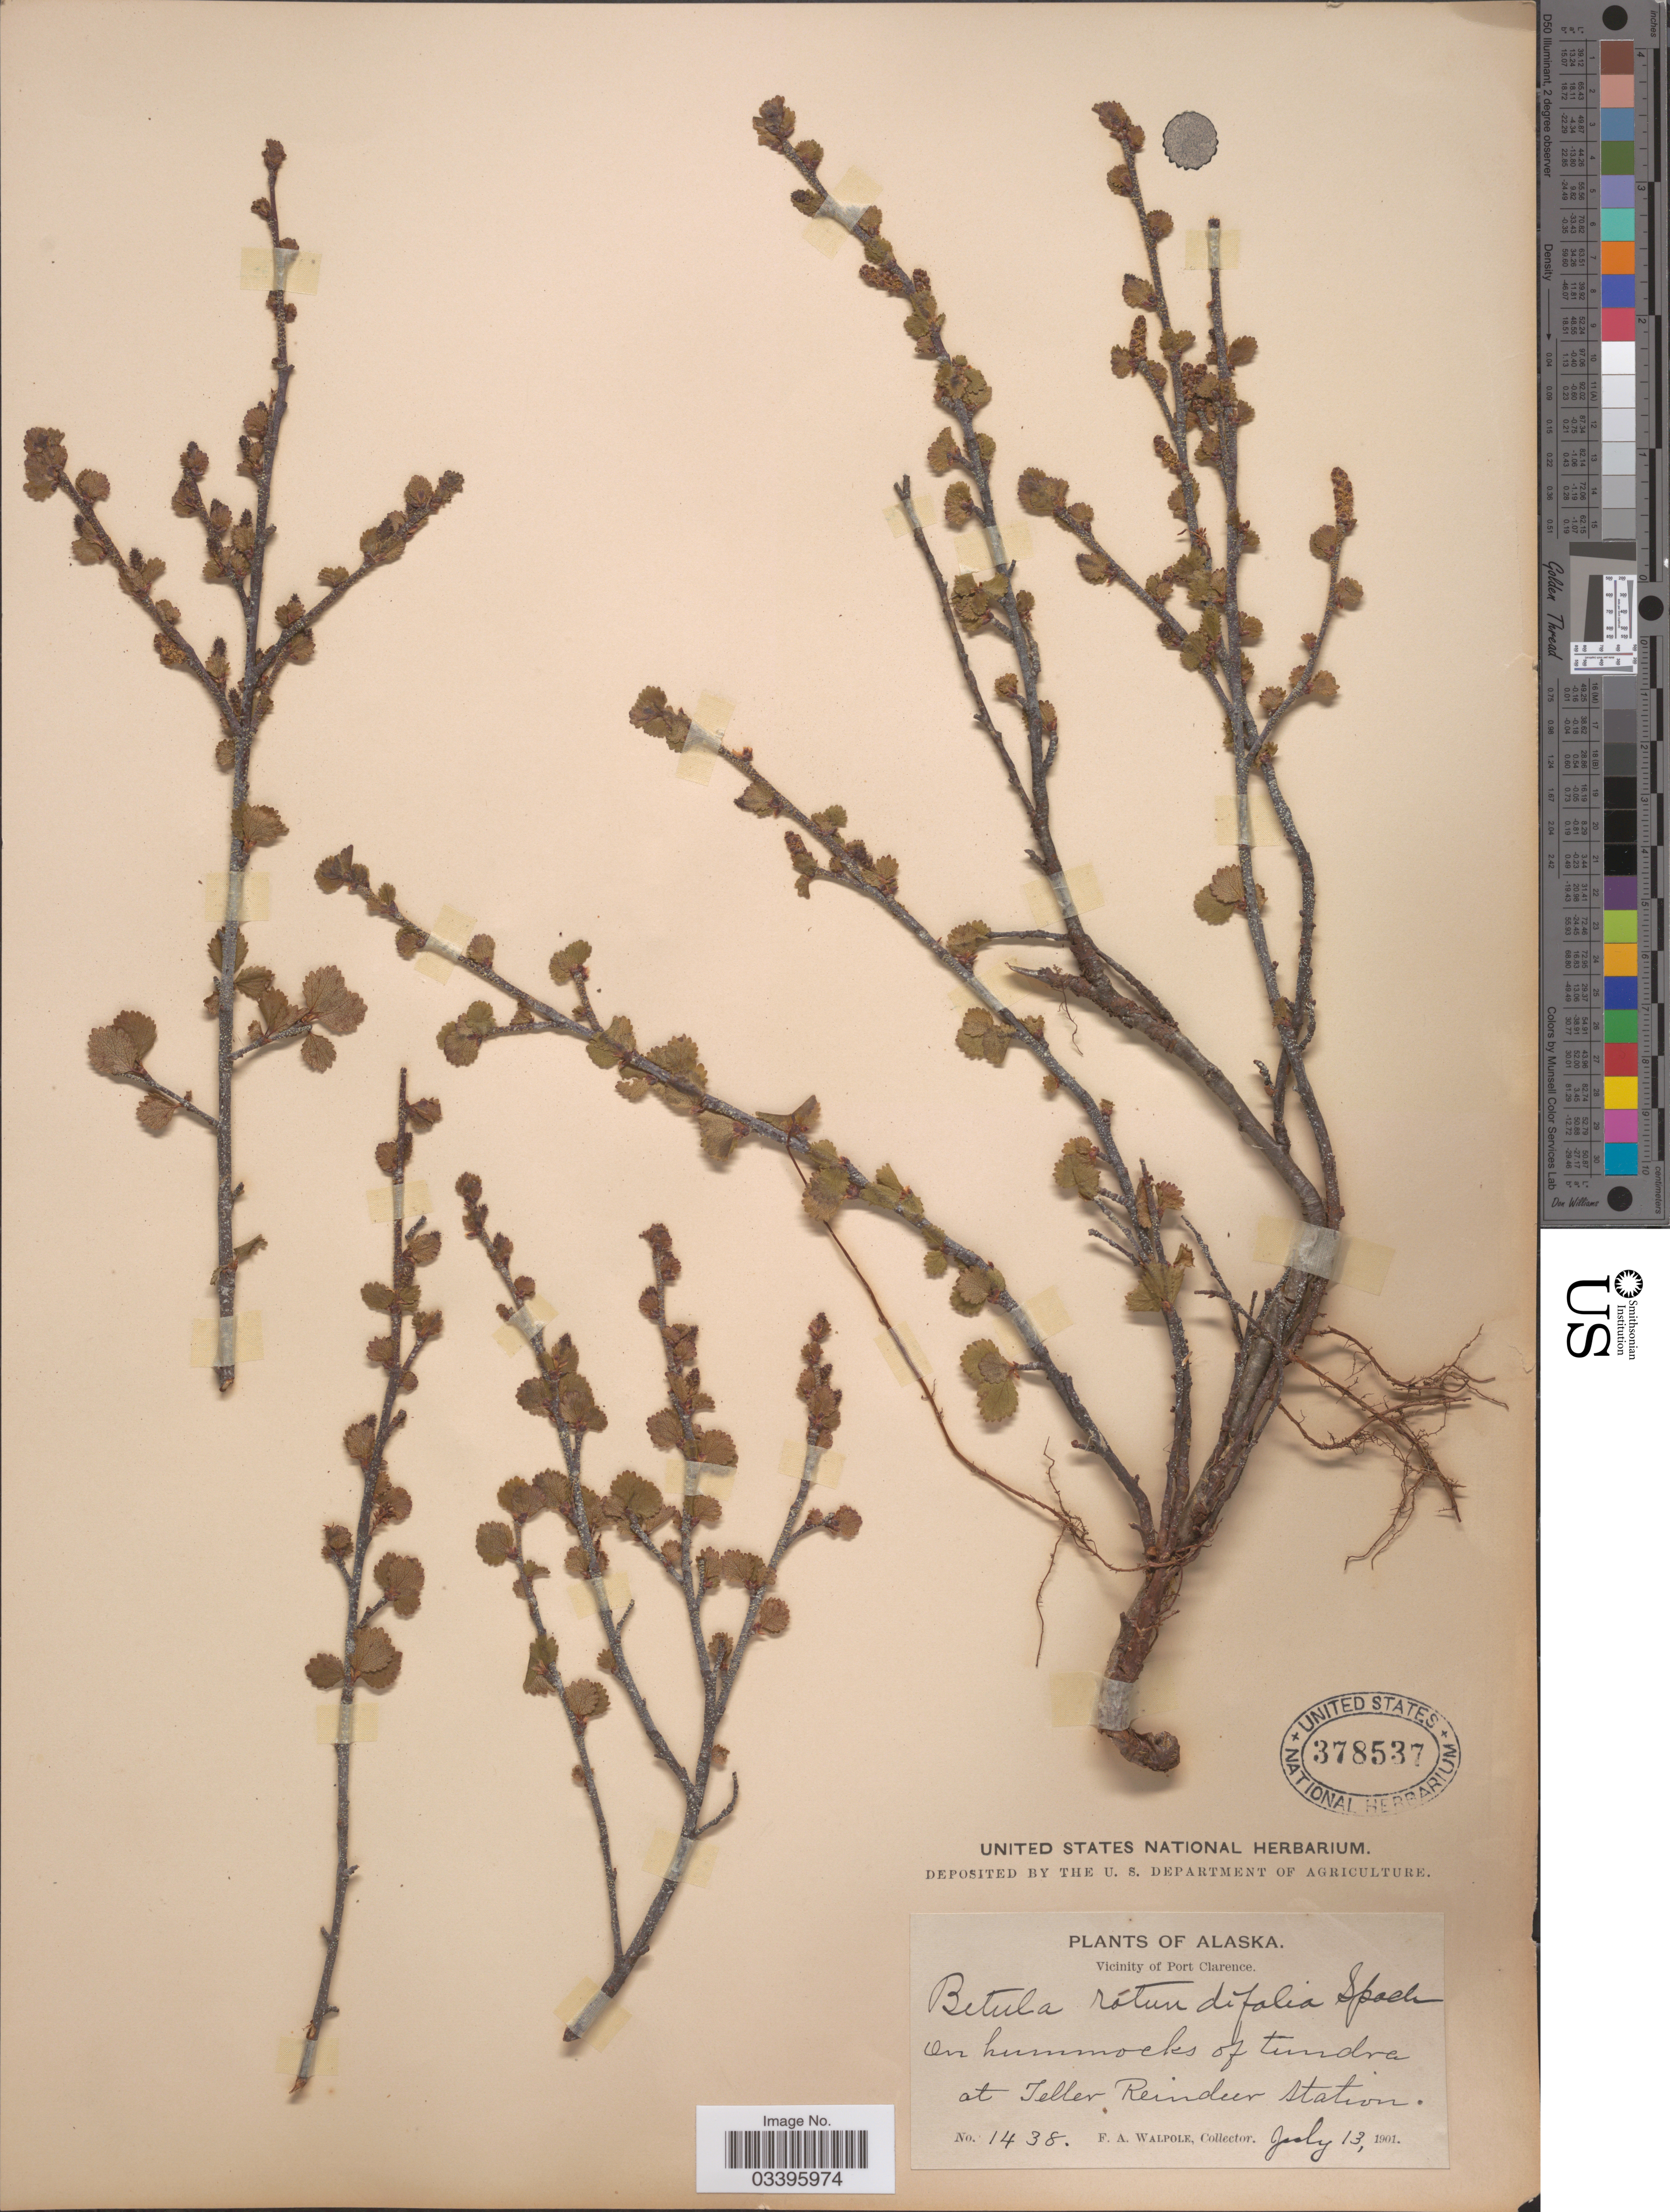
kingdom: Plantae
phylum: Tracheophyta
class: Magnoliopsida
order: Fagales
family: Betulaceae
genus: Betula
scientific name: Betula nana subsp. exilis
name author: L.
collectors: F. Walpole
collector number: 1438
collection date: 1901-07-13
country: United States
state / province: Alaska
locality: Vicinity of Port Clarence. On hummocks of tundra at Teller Reindeer Station.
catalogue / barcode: US 378537